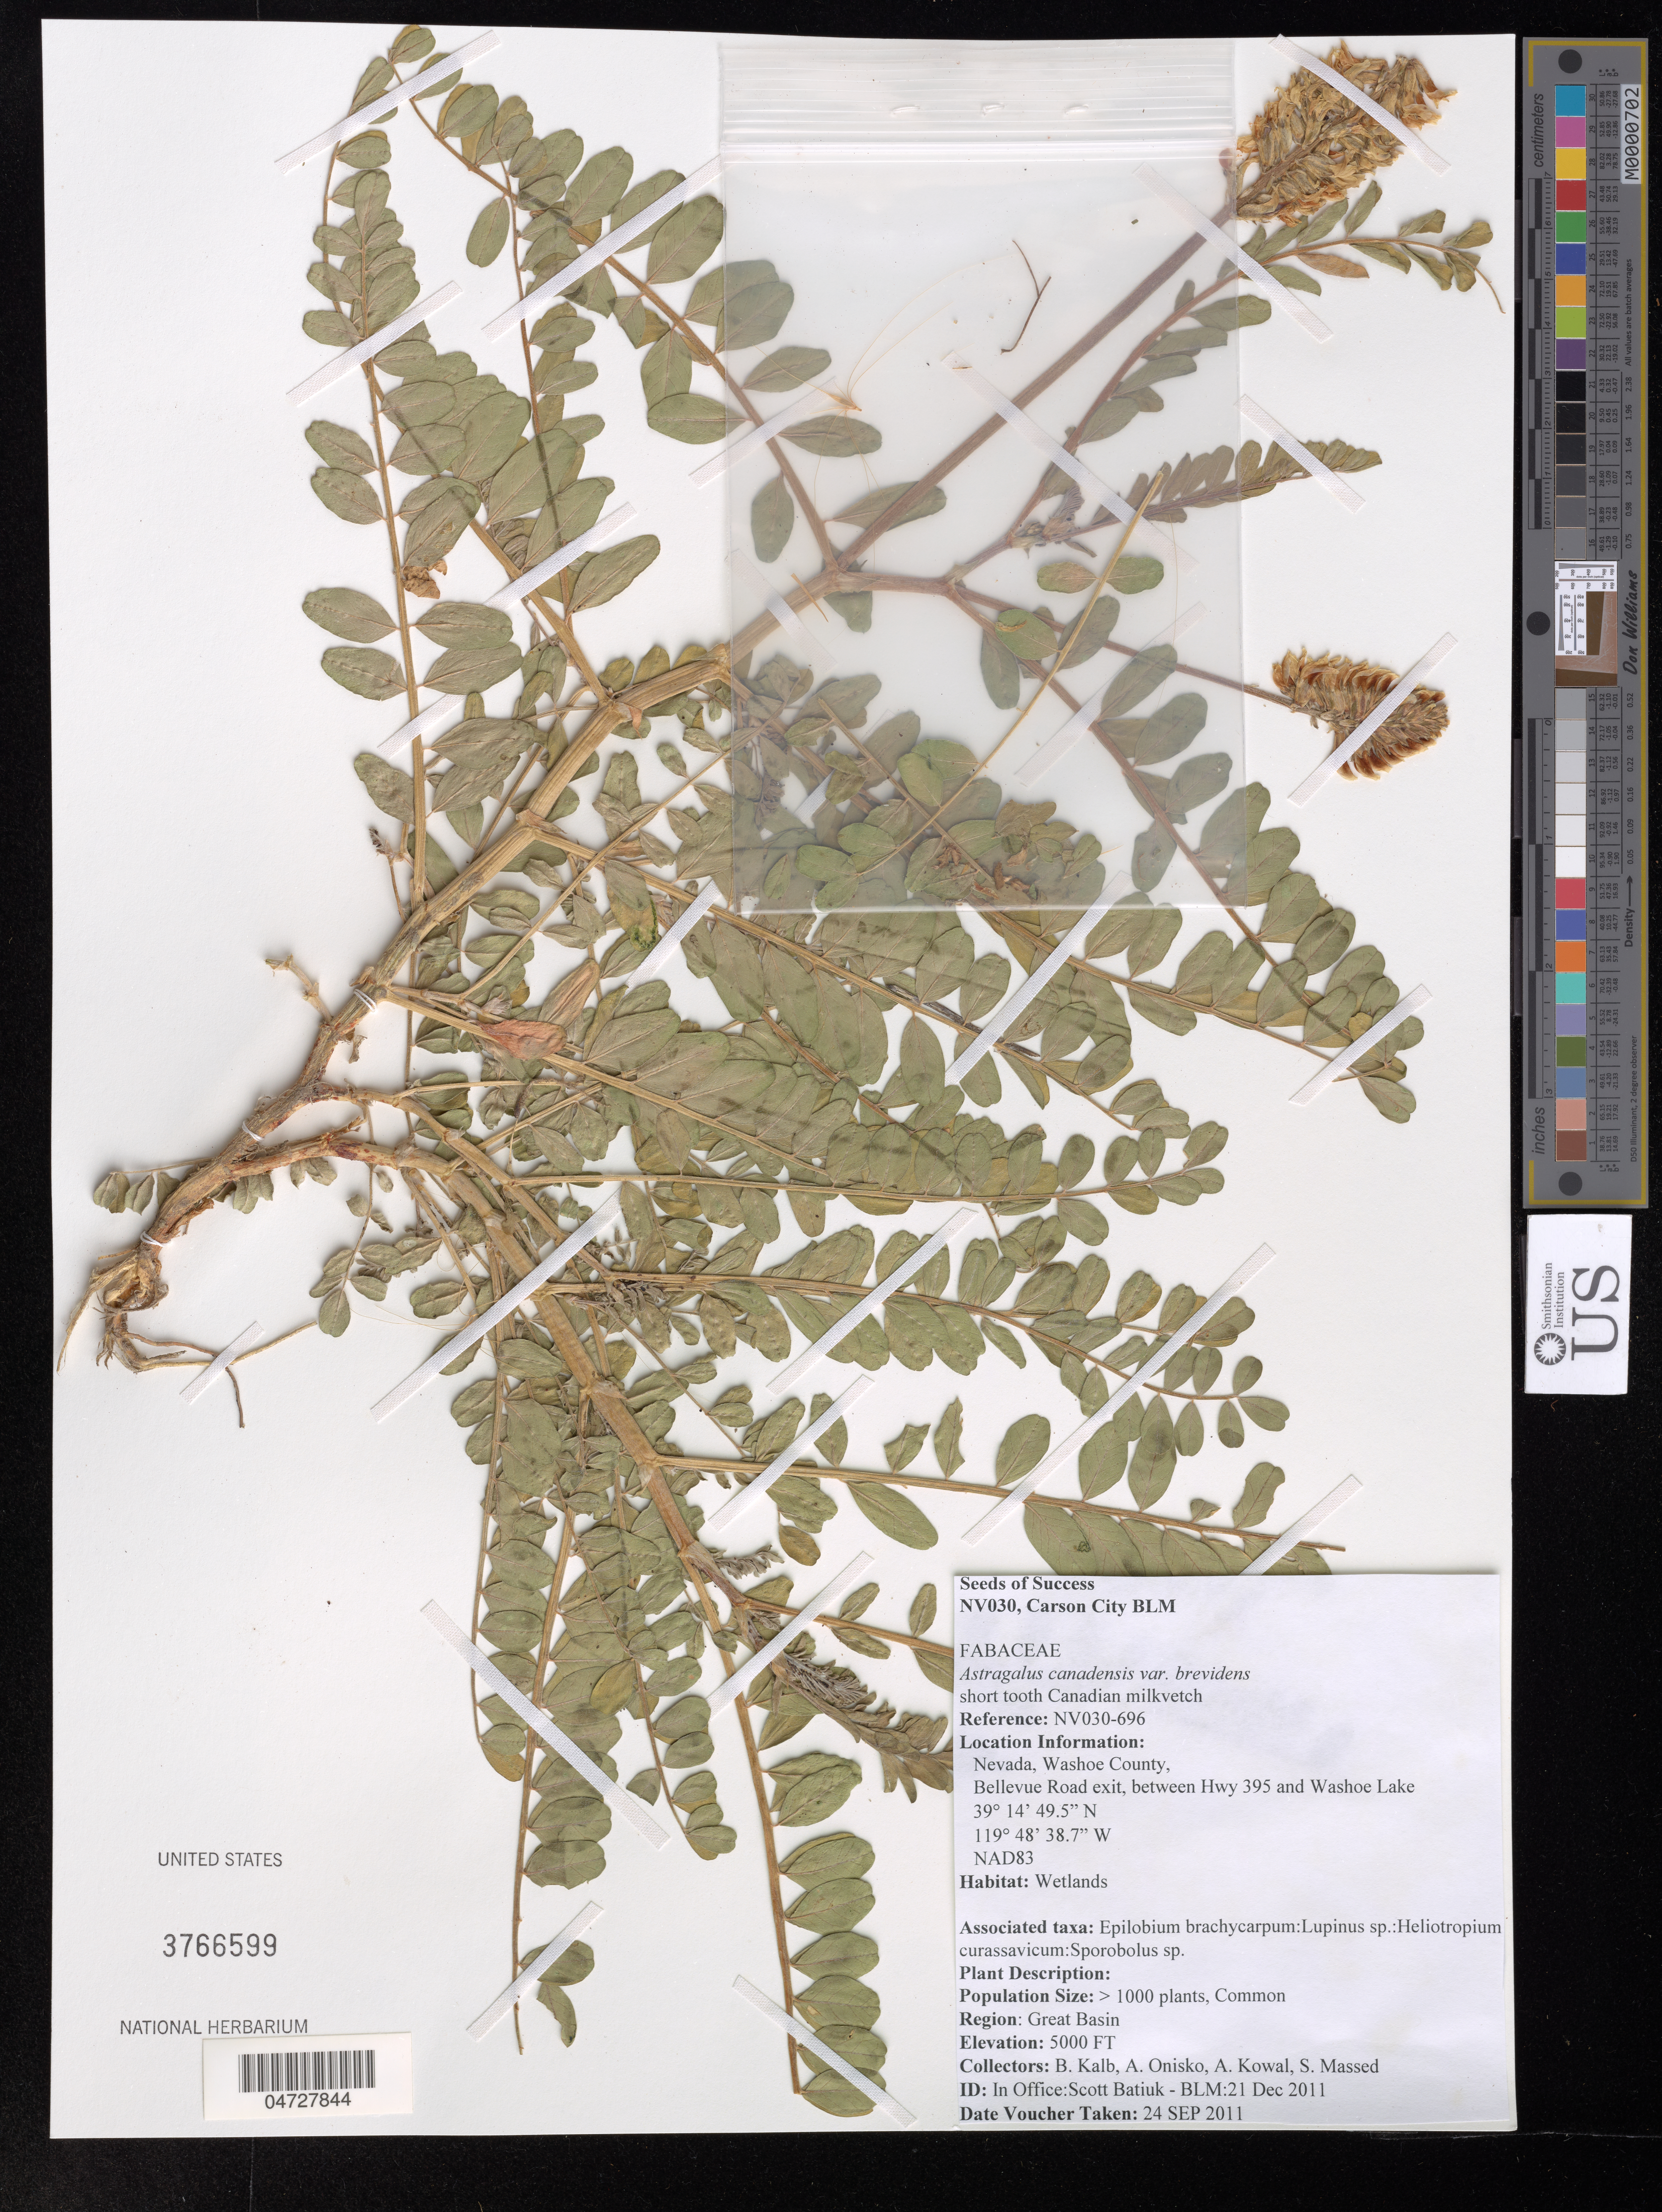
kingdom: Plantae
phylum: Tracheophyta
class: Magnoliopsida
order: Fabales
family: Fabaceae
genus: Astragalus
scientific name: Astragalus canadensis var. brevidens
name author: L.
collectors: B. Kalb, A. Onisko, A. Kowal & S. Massed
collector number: NV030-696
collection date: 2011-09-24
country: United States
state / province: Nevada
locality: Washoe County, Bellevue Road exit, between Hwy 395 and Washoe Lake. Region: Great Basin.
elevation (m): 1524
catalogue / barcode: US 3766599